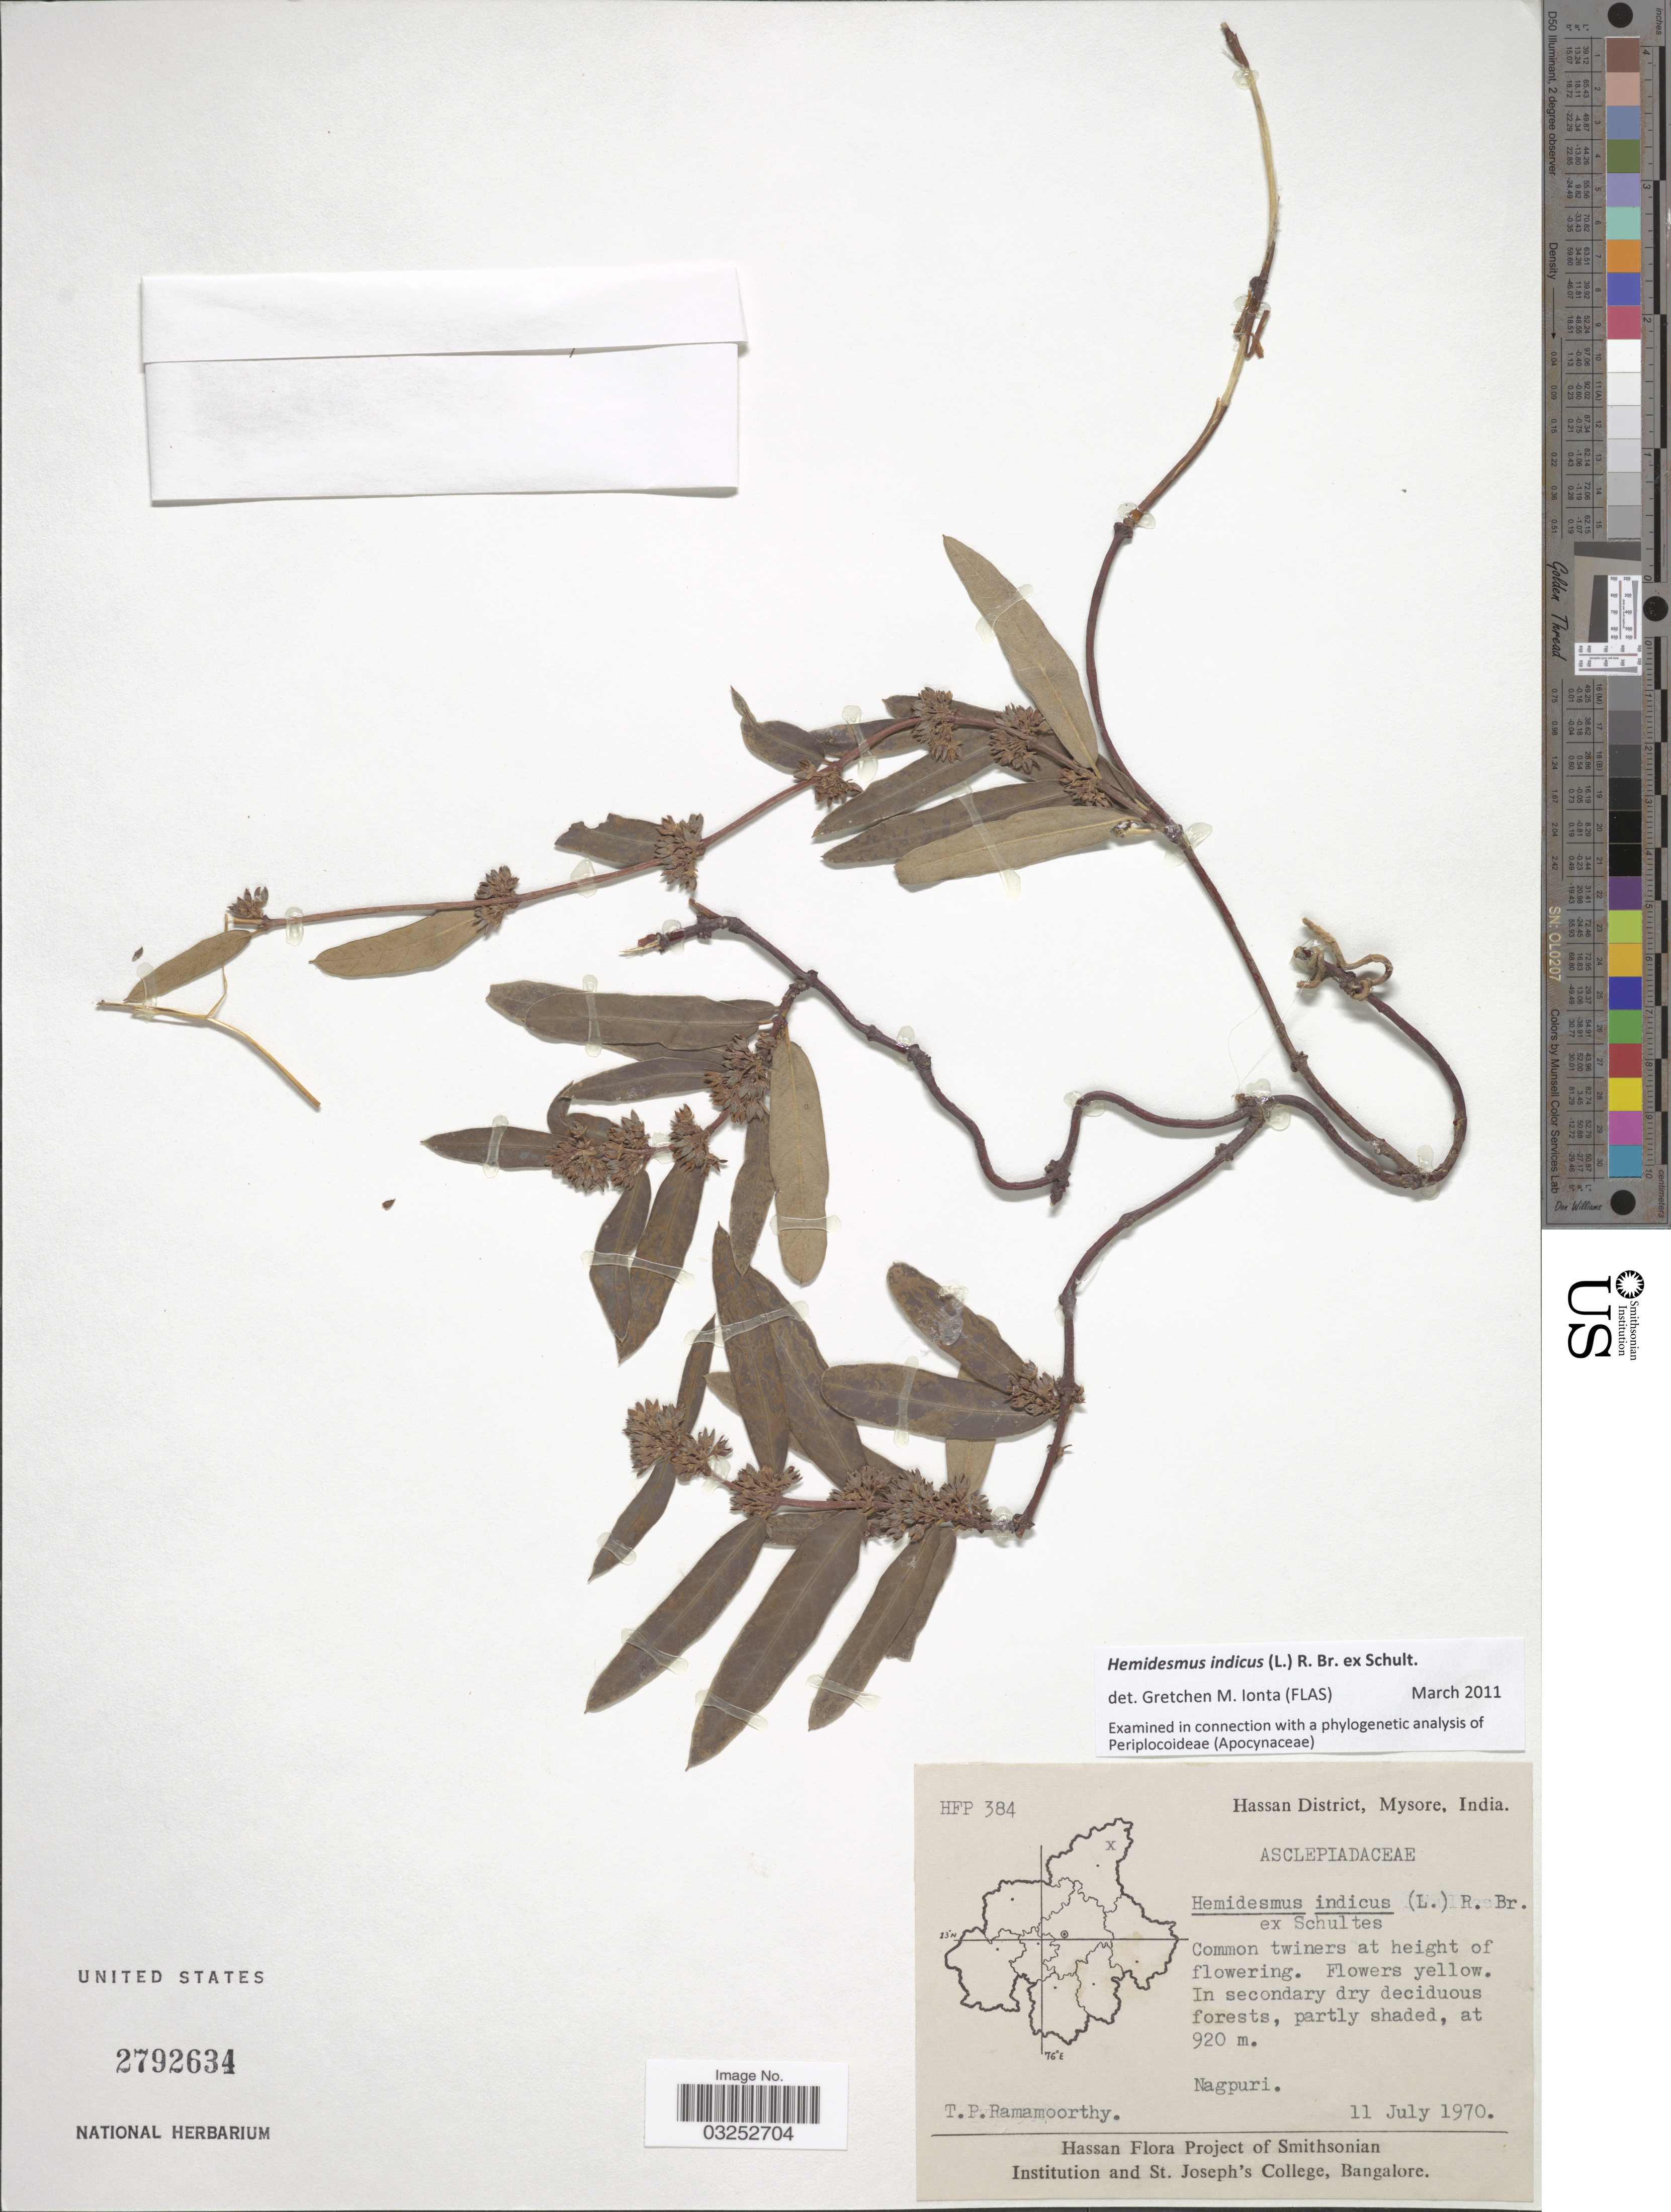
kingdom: Plantae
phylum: Tracheophyta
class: Magnoliopsida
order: Gentianales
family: Apocynaceae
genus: Hemidesmus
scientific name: Hemidesmus indicus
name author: (L.) R. Br. ex Schult.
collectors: T. P. Ramamoorthy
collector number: HFP 384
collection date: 1970-07-11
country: India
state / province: Karnataka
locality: Hassan District, Mysore, India, Nagpuri.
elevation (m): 920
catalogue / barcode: US 2792634